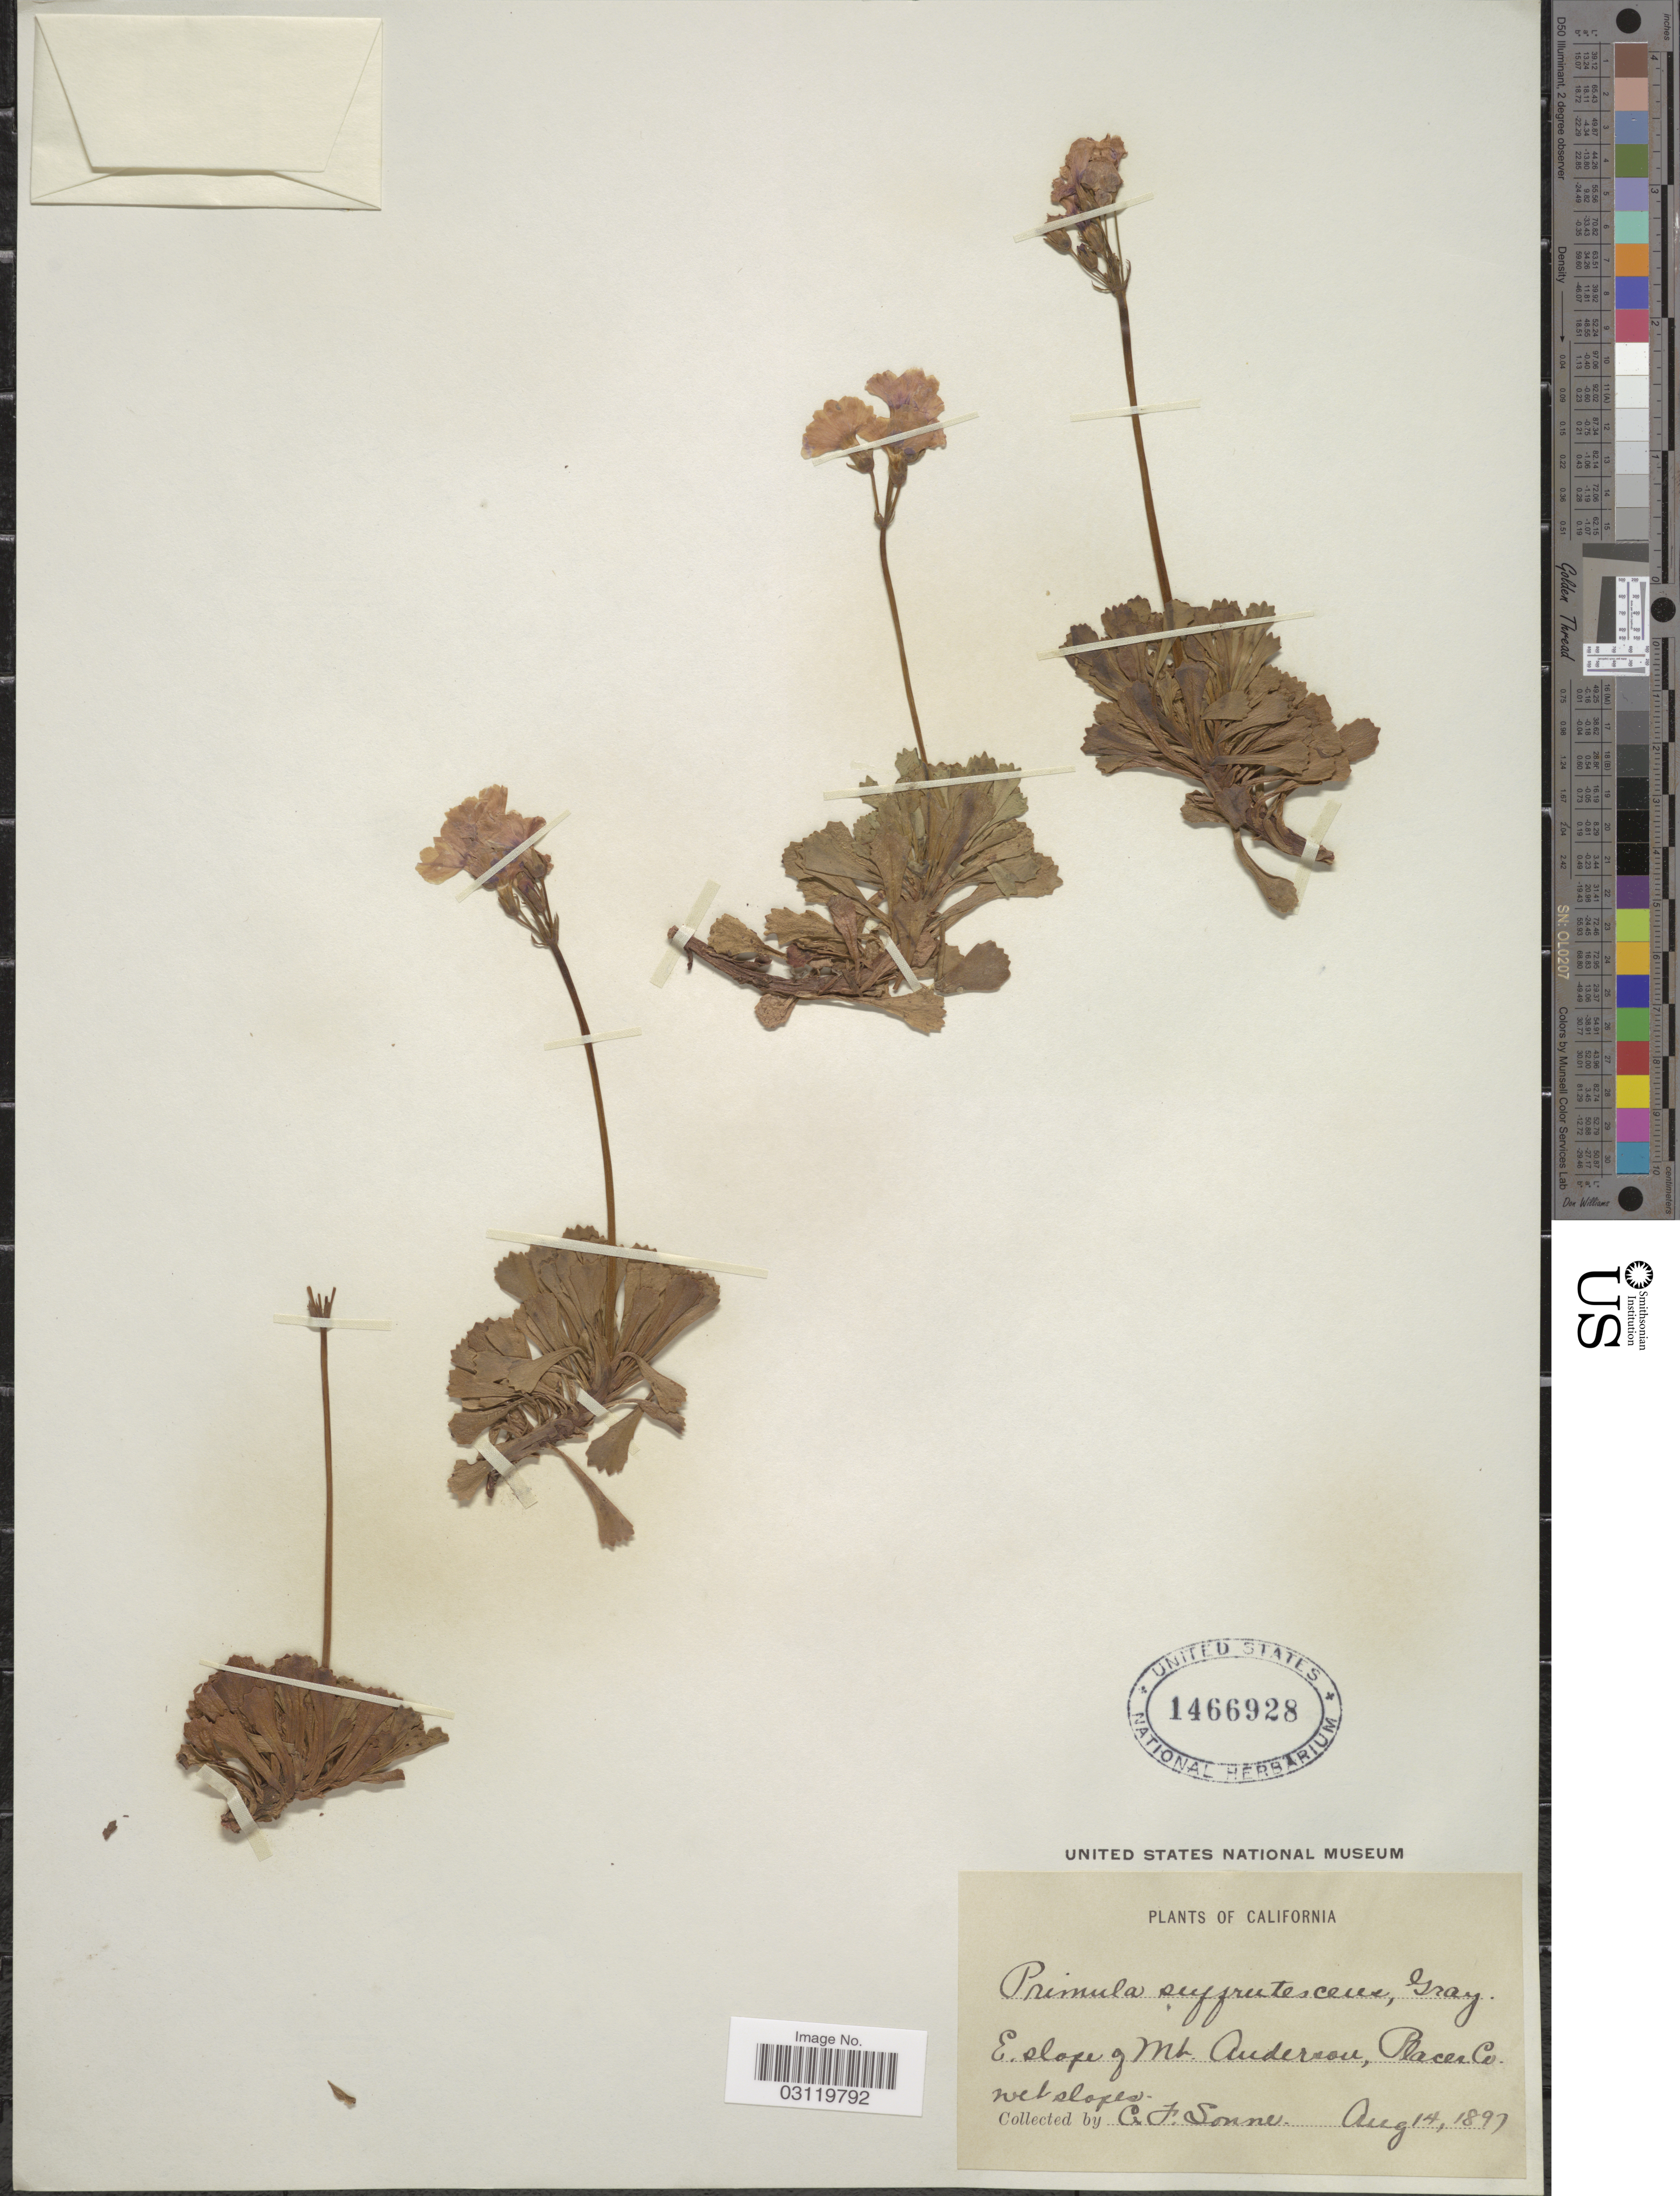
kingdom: Plantae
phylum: Tracheophyta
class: Magnoliopsida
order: Ericales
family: Primulaceae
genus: Primula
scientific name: Primula suffrutescens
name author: A. Gray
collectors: C. Sonne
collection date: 1897-08-14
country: United States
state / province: California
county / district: Placer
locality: E. slope of Mt. Anderson, Placer Co.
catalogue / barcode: US 1466928